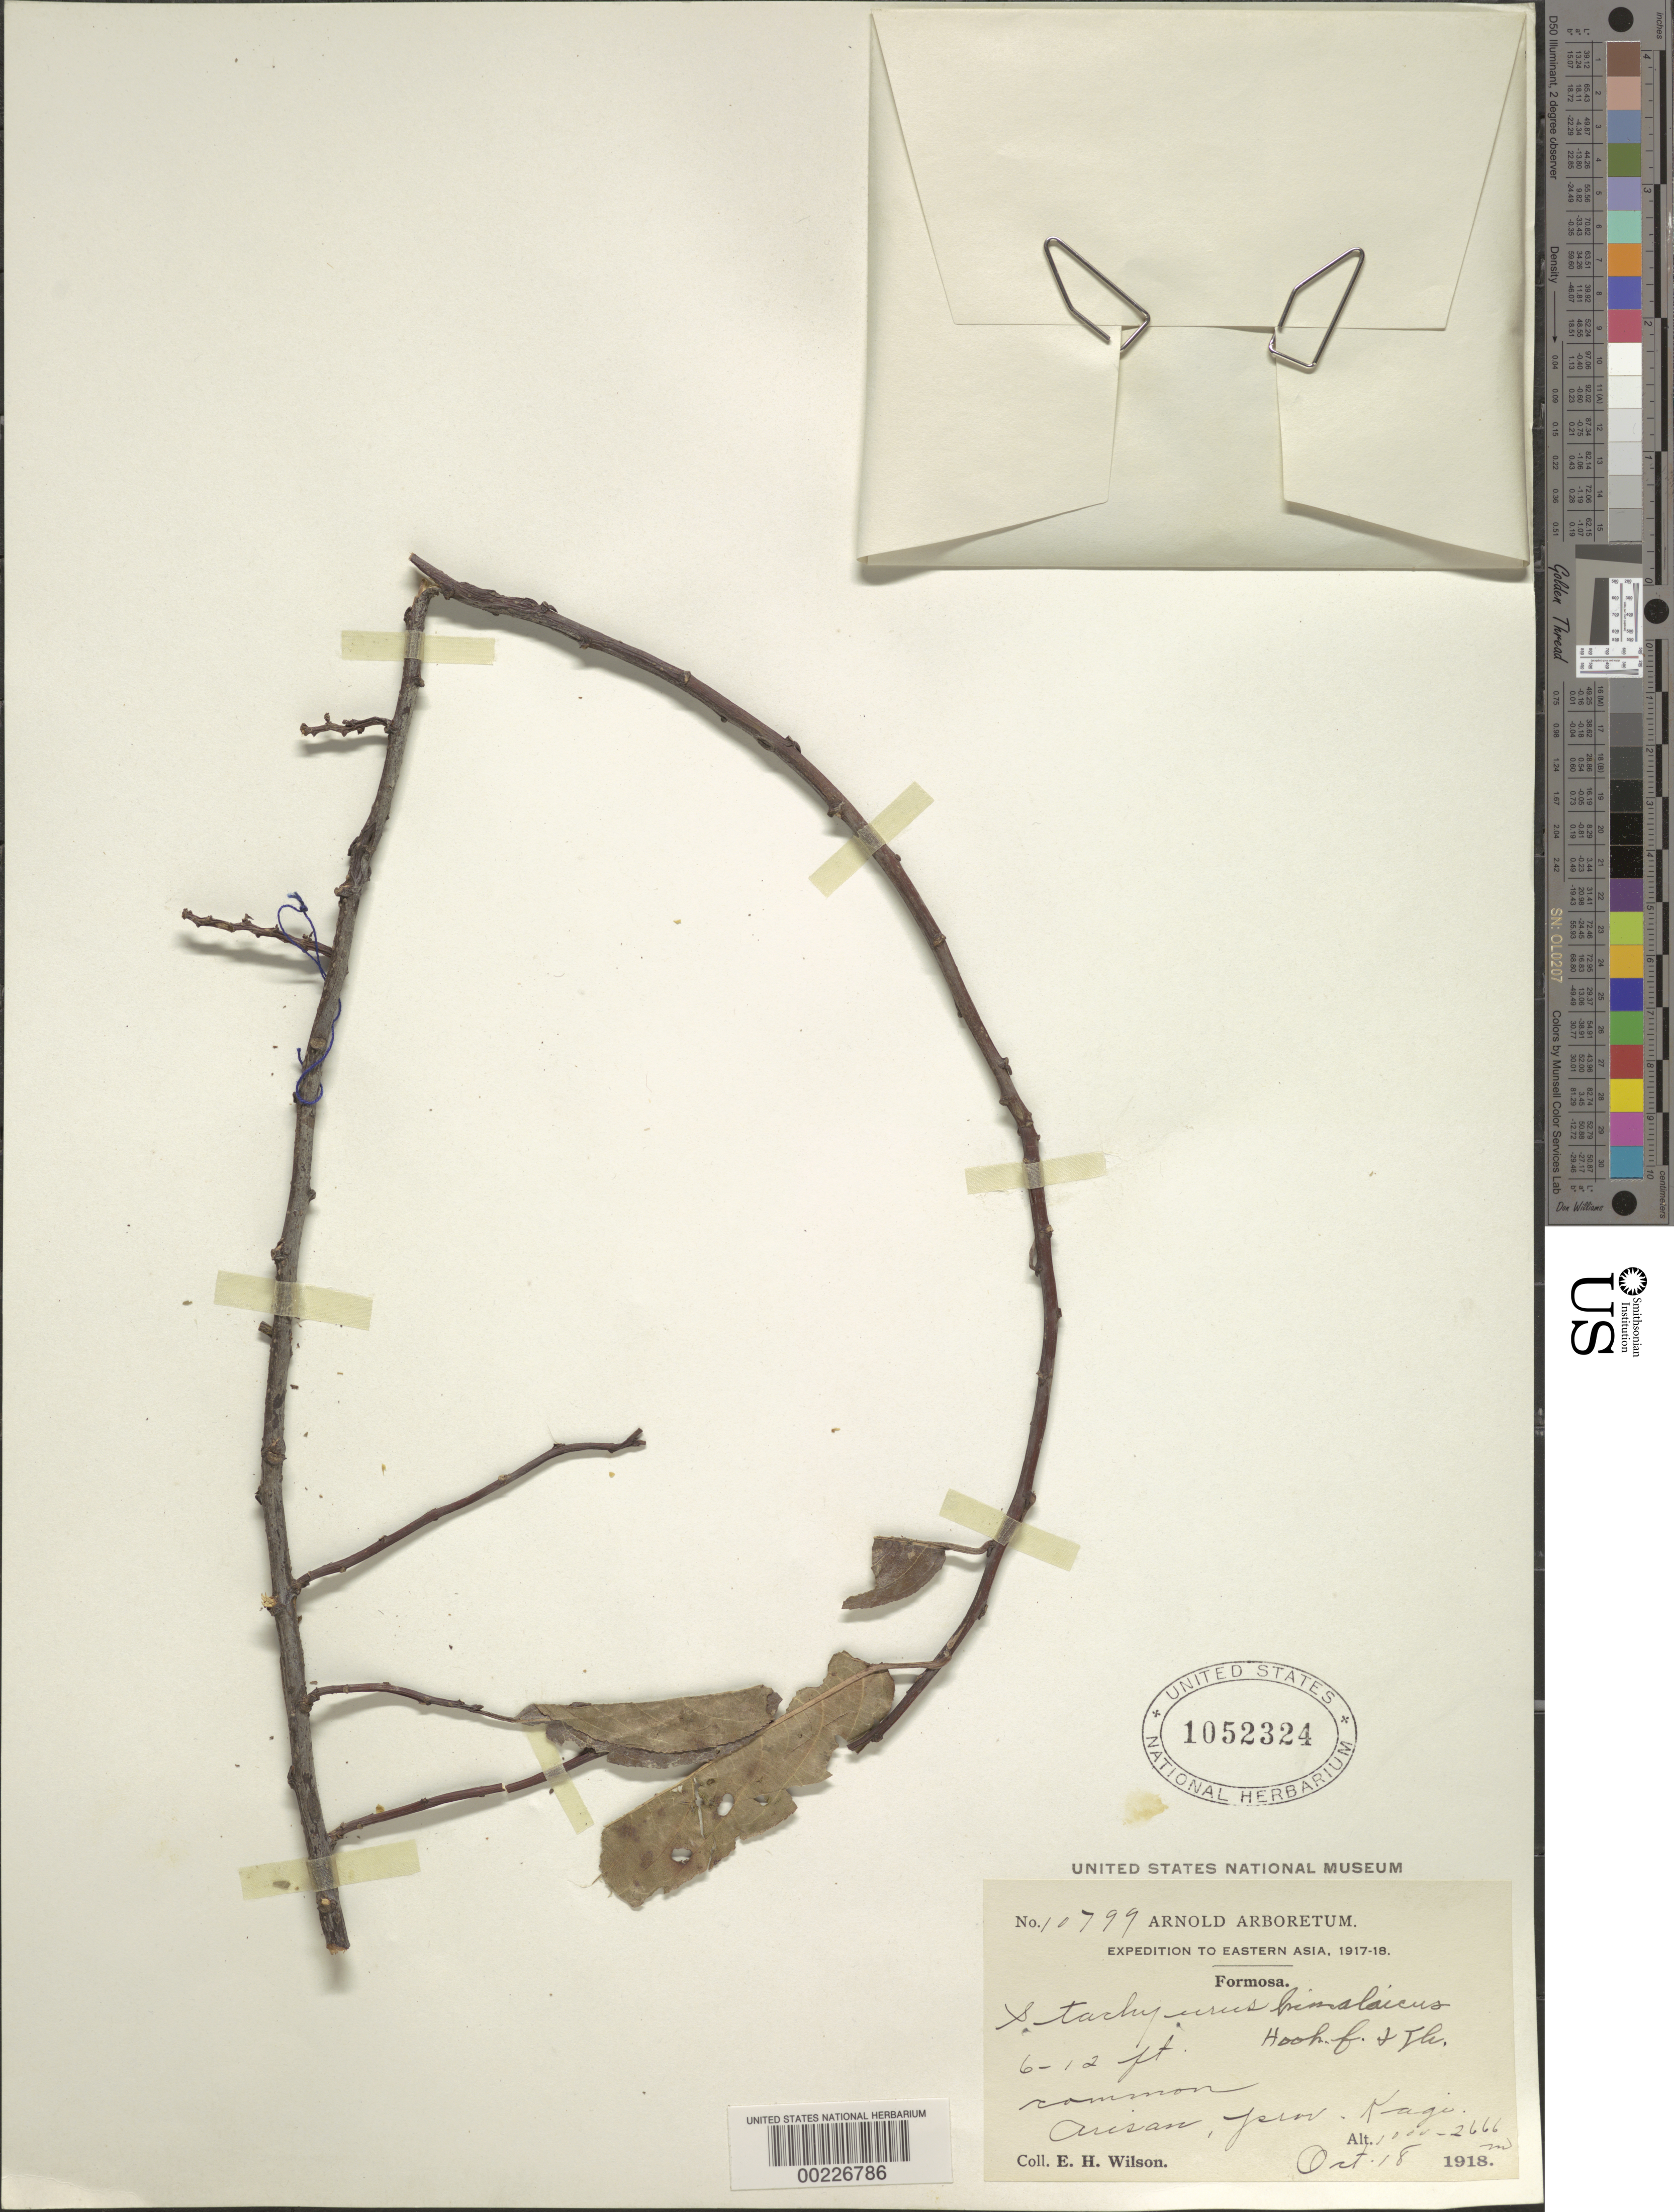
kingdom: Plantae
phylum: Tracheophyta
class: Magnoliopsida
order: Crossosomatales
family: Stachyuraceae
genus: Stachyurus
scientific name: Stachyurus himalaicus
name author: Hook. f. & Thomson ex Benth.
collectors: E. H. Wilson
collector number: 1799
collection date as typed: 18 Oct 1918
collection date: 1918-10-18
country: Taiwan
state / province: Kagi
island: Taiwan [Formosa]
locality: Arisan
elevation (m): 1000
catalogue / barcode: US 1052324